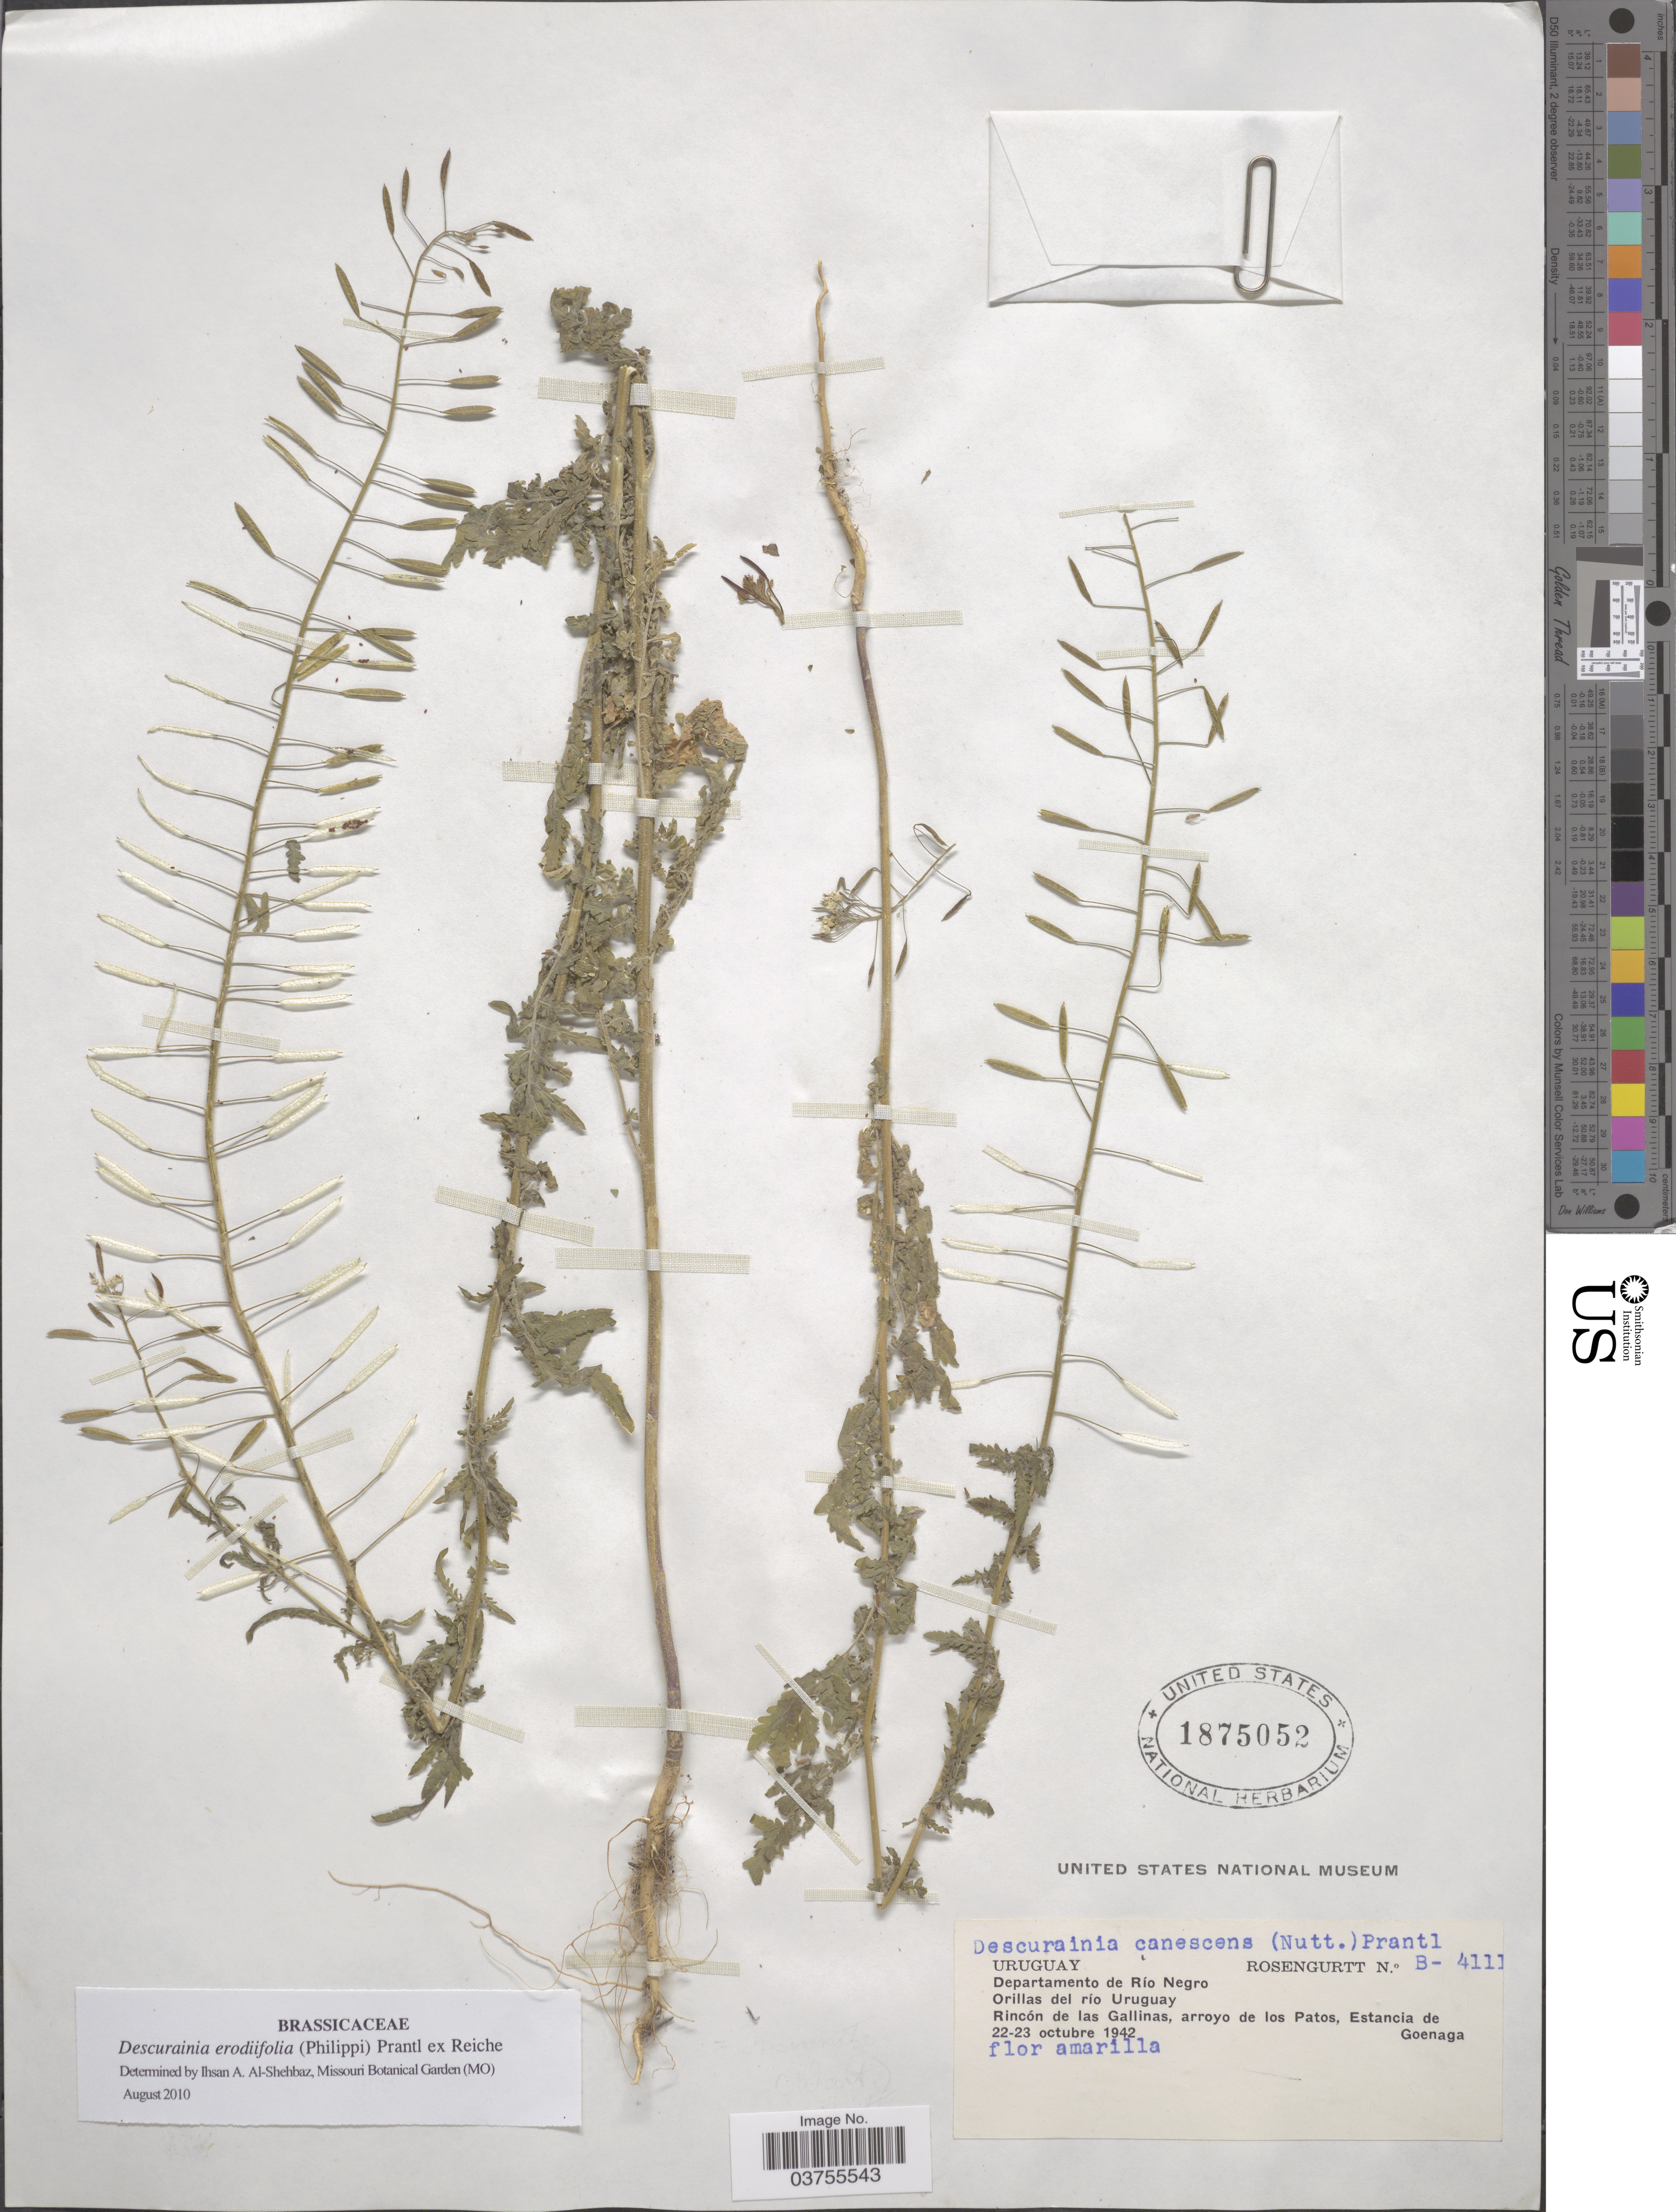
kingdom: Plantae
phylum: Tracheophyta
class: Magnoliopsida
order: Brassicales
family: Brassicaceae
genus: Descurainia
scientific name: Descurainia erodiifolia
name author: (Phil. & C.A. Mey.) Prantl ex Reiche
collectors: Rosengurtt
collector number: B-4111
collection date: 1942-10-22/1942-10-23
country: Uruguay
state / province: Rio Negro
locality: Departamento de Río Negro. Orillas del río Uruguay. Rincón de las Gallinas, arroyo de los Patos, Enstancia de Goenaga.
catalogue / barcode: US 1875052